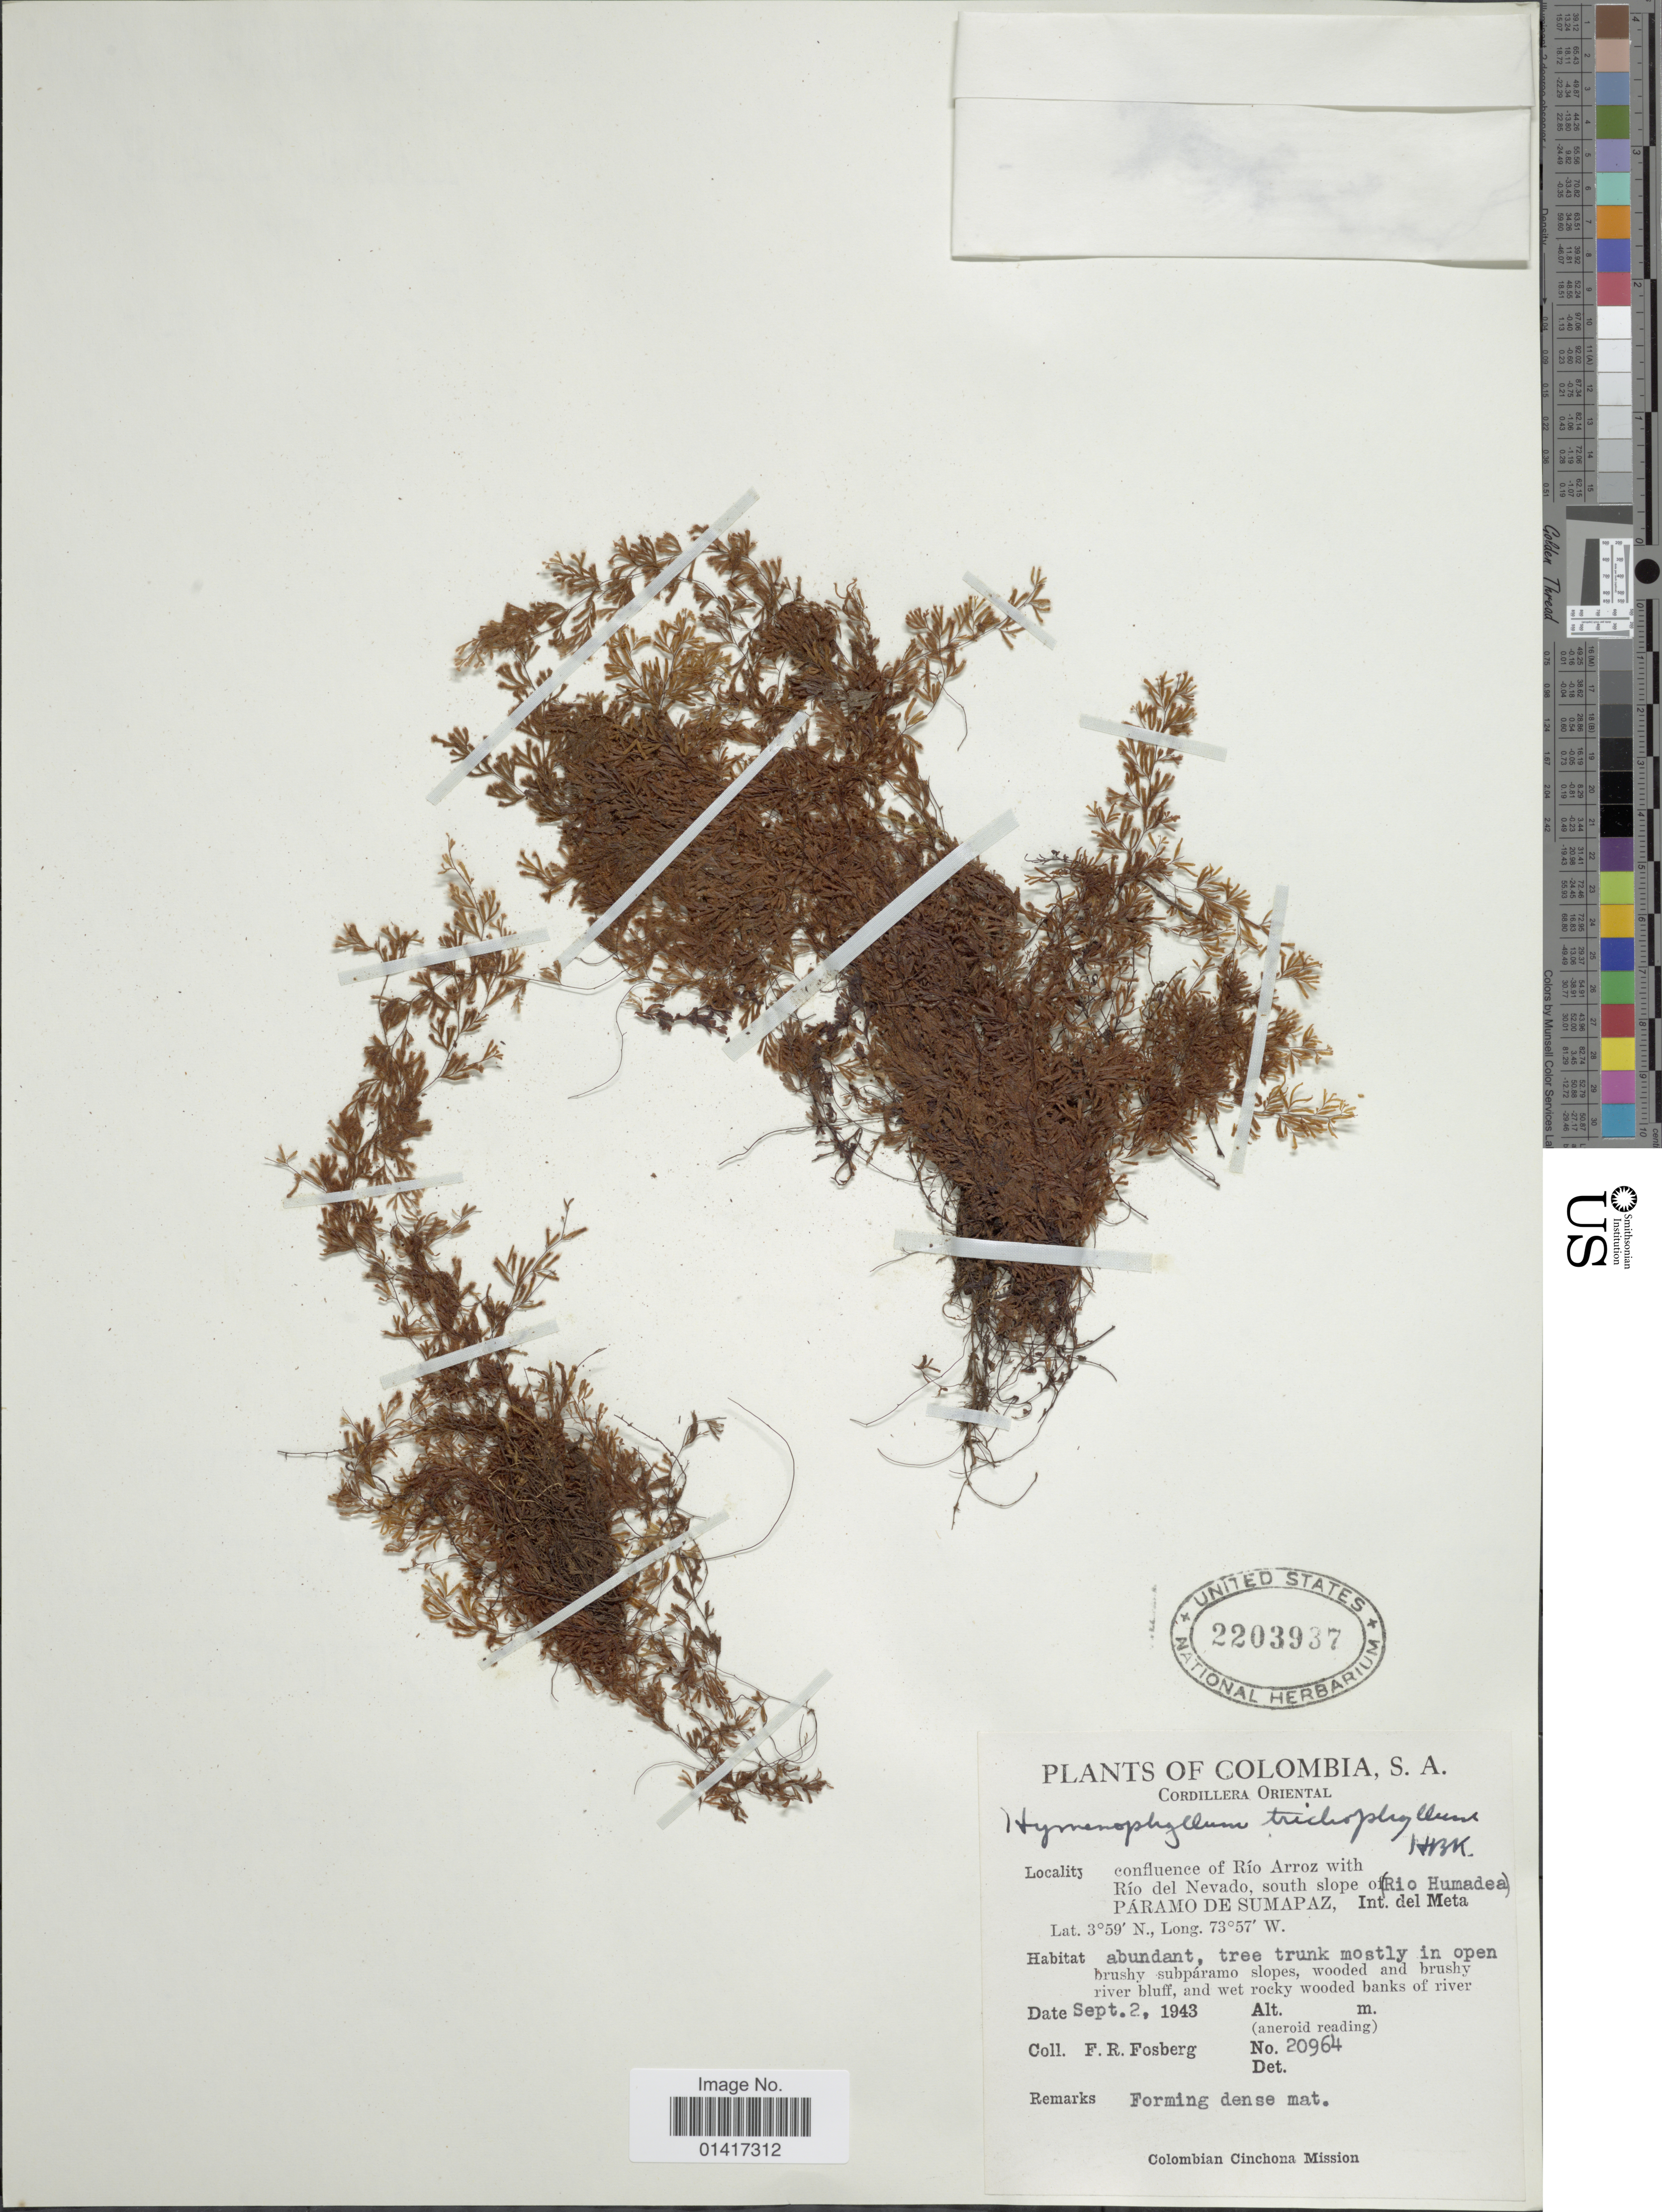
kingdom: Plantae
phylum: Tracheophyta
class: Polypodiopsida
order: Hymenophyllales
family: Hymenophyllaceae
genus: Hymenophyllum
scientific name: Hymenophyllum trichophyllum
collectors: F. R. Fosberg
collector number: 20964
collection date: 1943-09-02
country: Colombia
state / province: Meta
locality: Confluence of Rio Arroz with Rio del Nevado, south slope of (Rio Humadea) Paramo de Sumapaz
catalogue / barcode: US 2203937